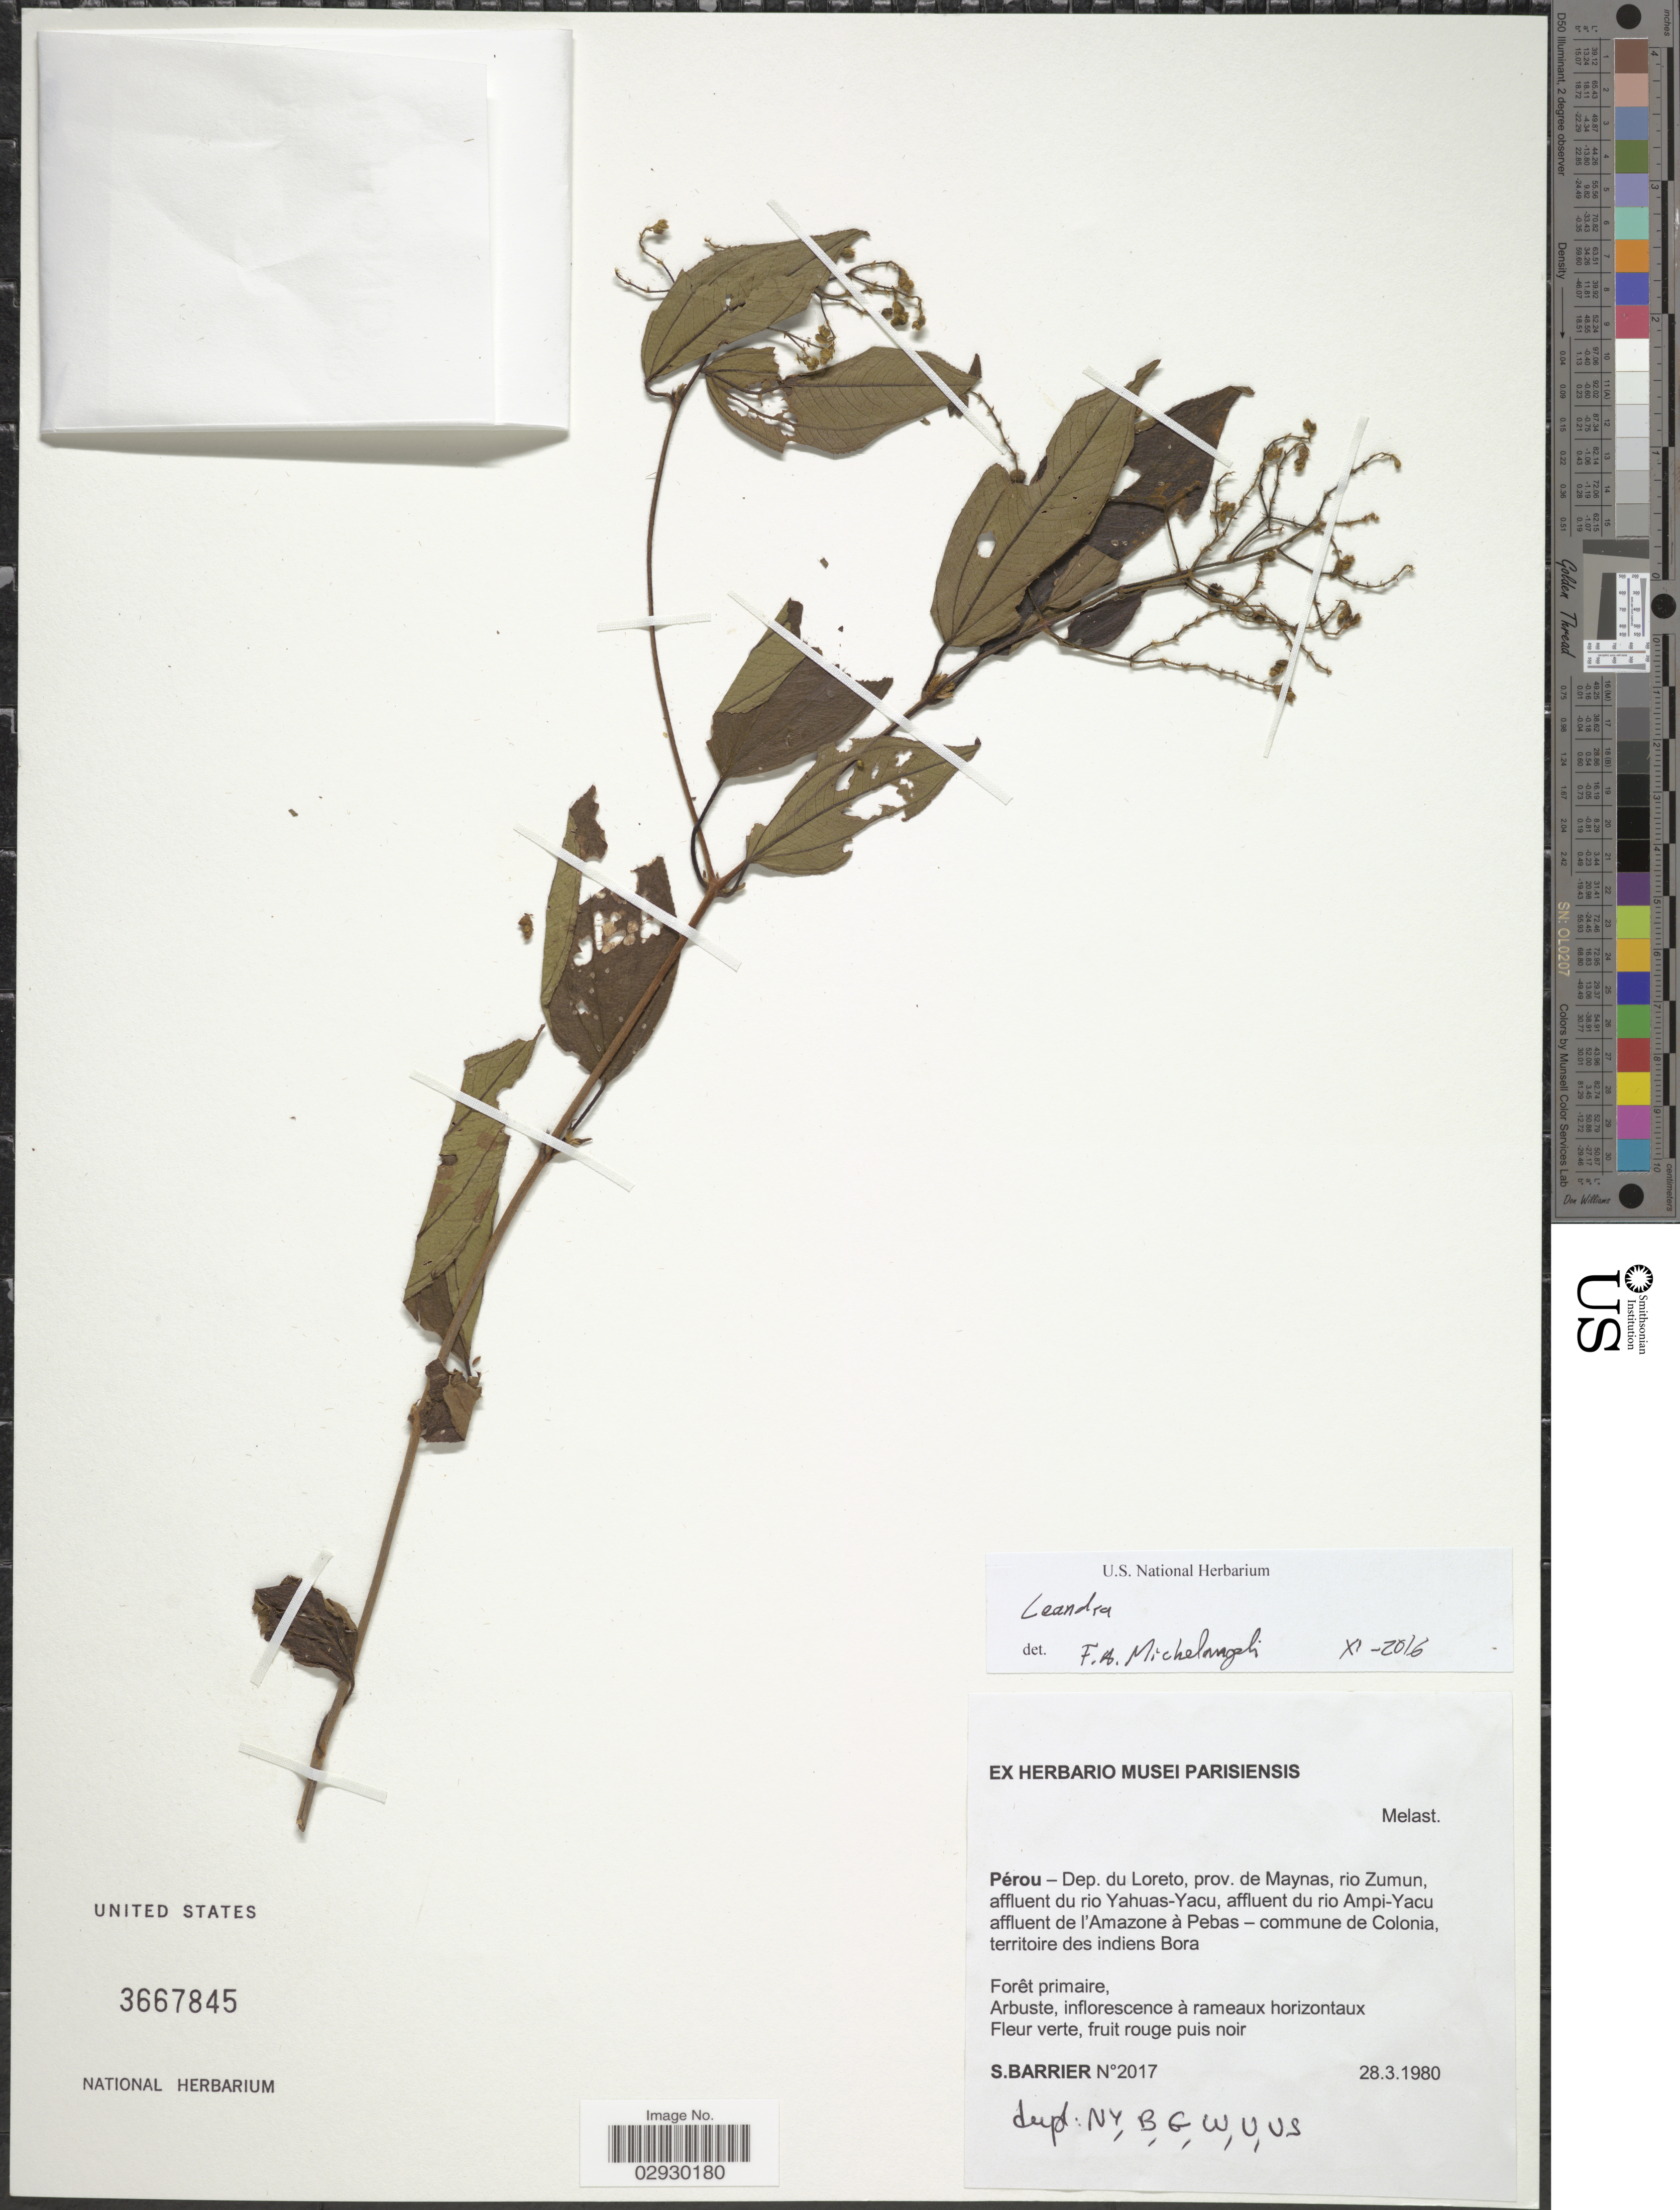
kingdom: Plantae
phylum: Tracheophyta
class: Magnoliopsida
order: Myrtales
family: Melastomataceae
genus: Leandra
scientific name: Leandra sp.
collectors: S. Barrier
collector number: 2017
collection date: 1980-03-28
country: Peru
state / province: Loreto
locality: Dep. du Loreto, prov. de Maynas, rio Zumun, affluent du rio Yahuas-Yacu, affluent du rio Ampi-Yacu affluent de l'Amazone à Pebas - commune de Colonia, territoire des indiens Bora.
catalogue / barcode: US 3667845